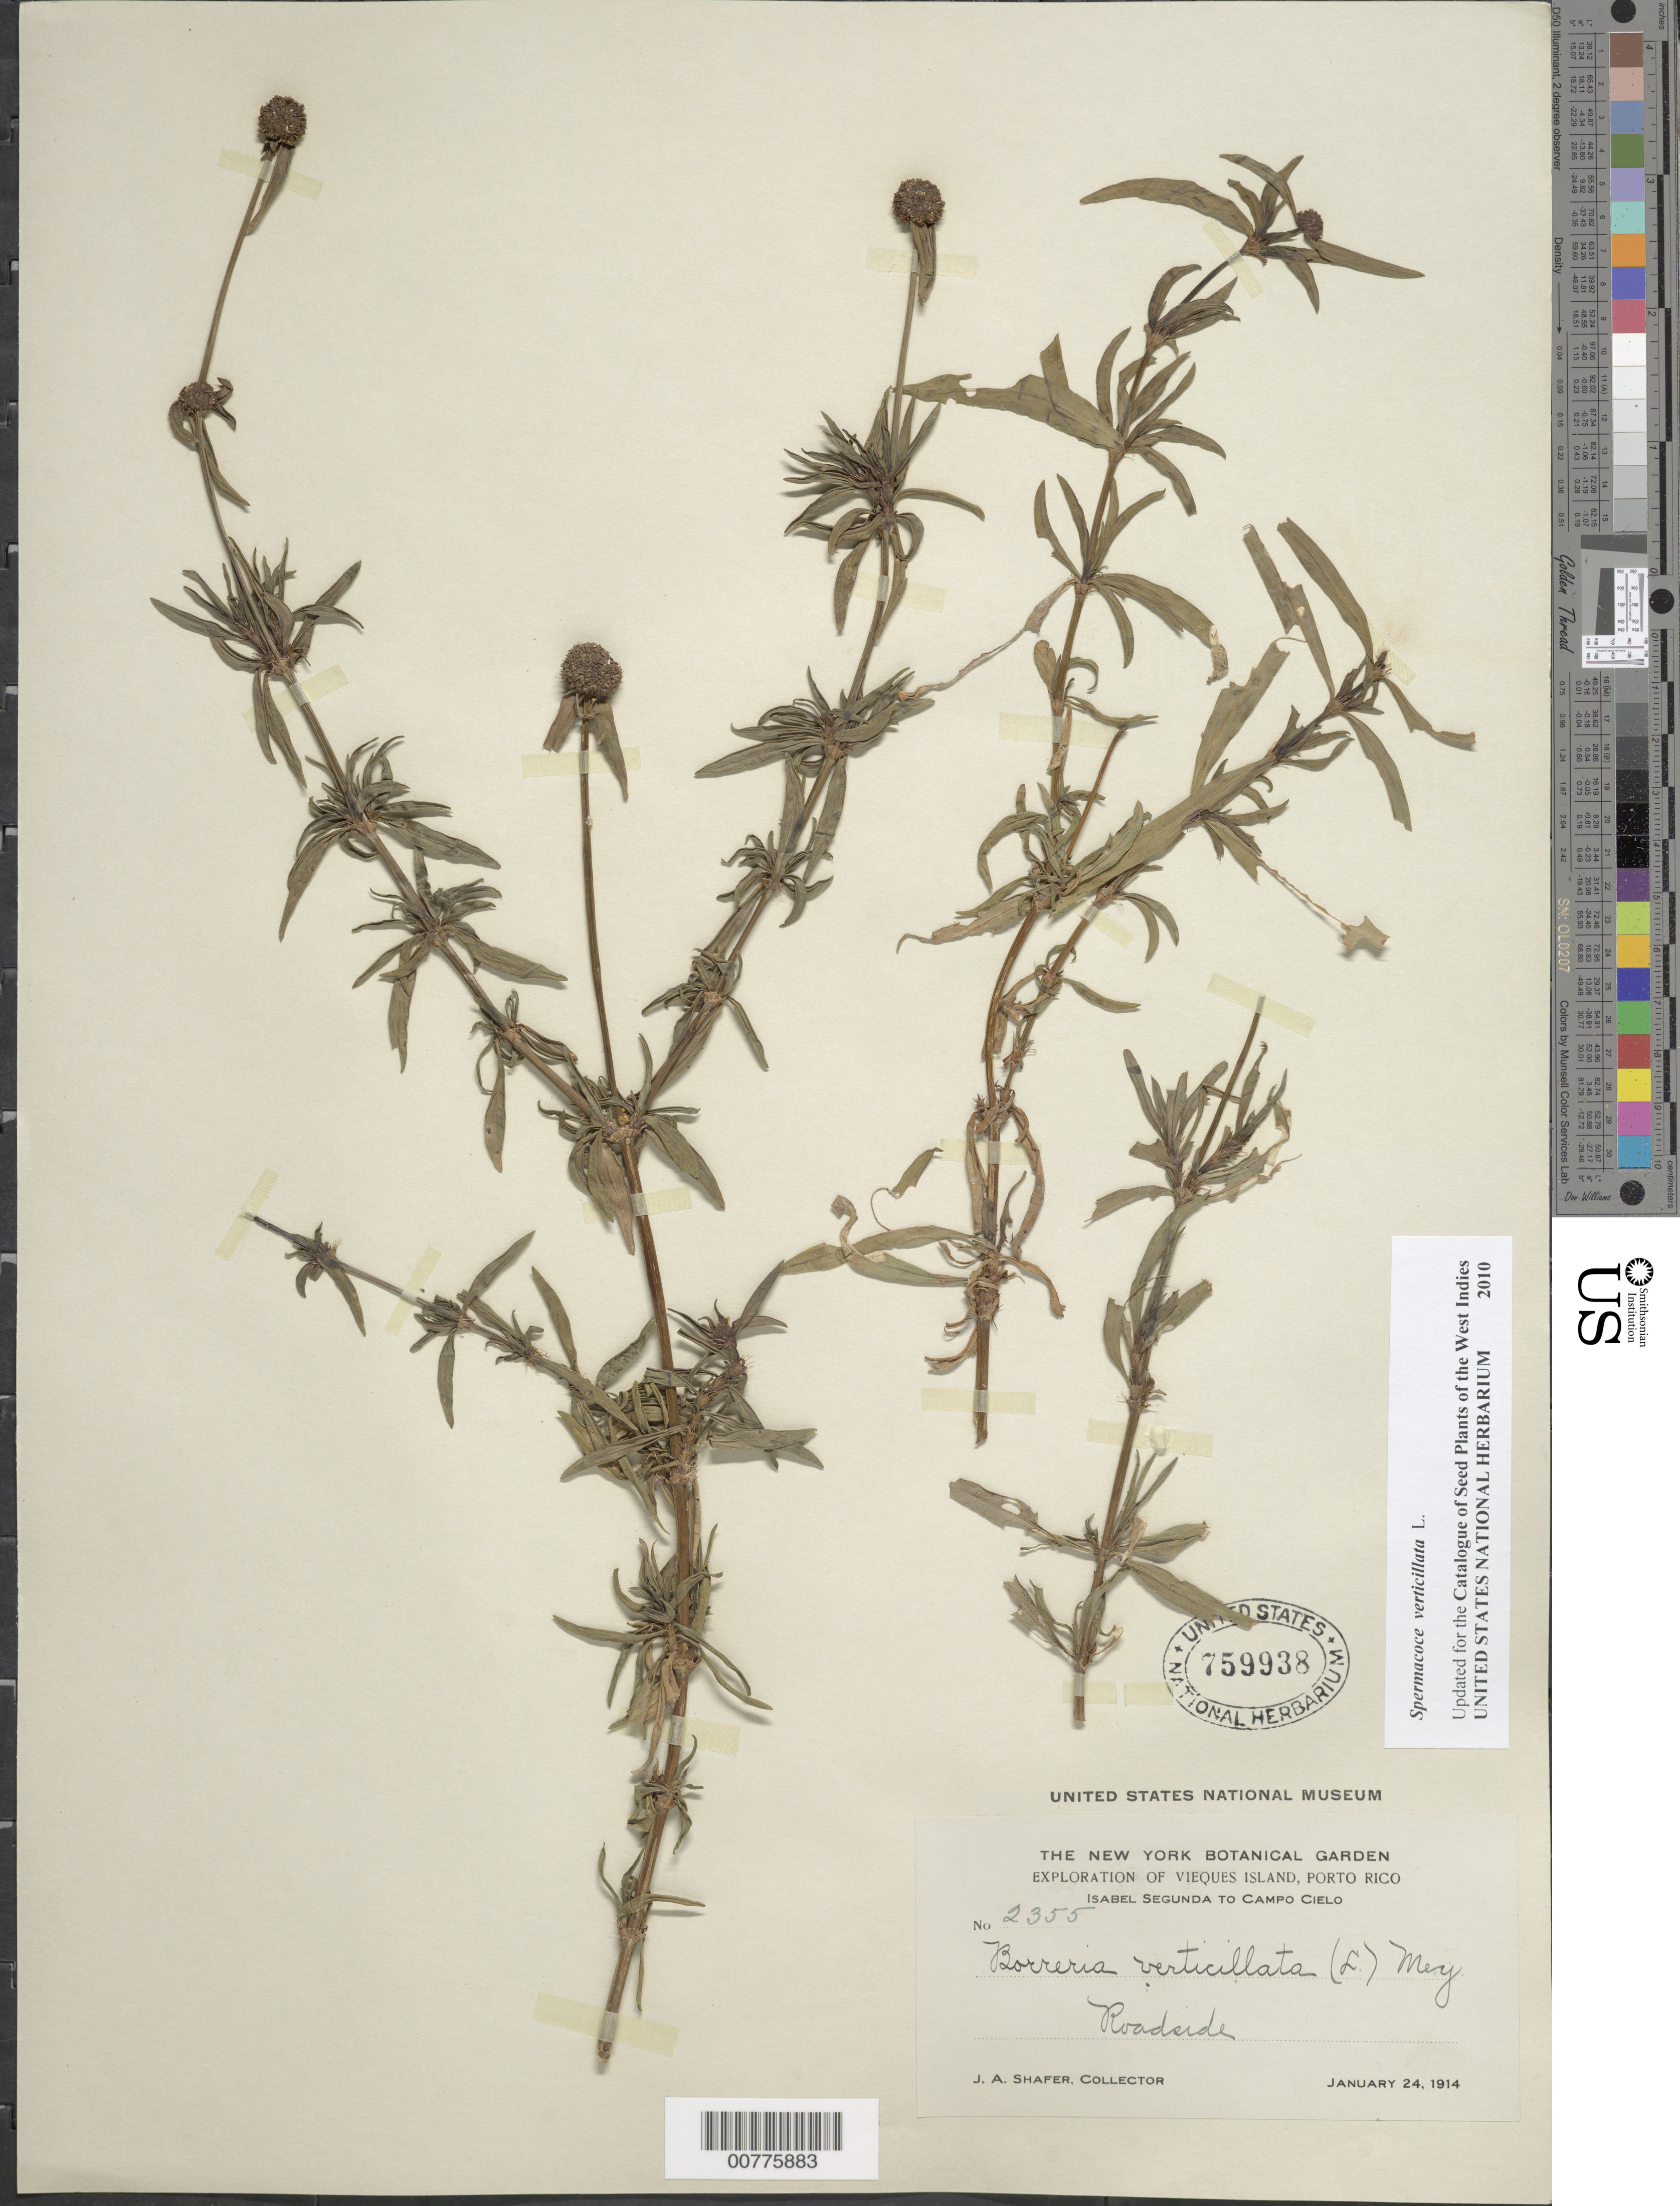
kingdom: Plantae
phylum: Tracheophyta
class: Magnoliopsida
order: Gentianales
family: Rubiaceae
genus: Spermacoce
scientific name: Spermacoce verticillata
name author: L.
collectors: J. A. Shafer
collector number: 2355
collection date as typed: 24 Jan 1914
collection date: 1914-01-24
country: Puerto Rico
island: Vieques I.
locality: Isabel Segunda to Campo Cielo, roadside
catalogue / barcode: US 759938